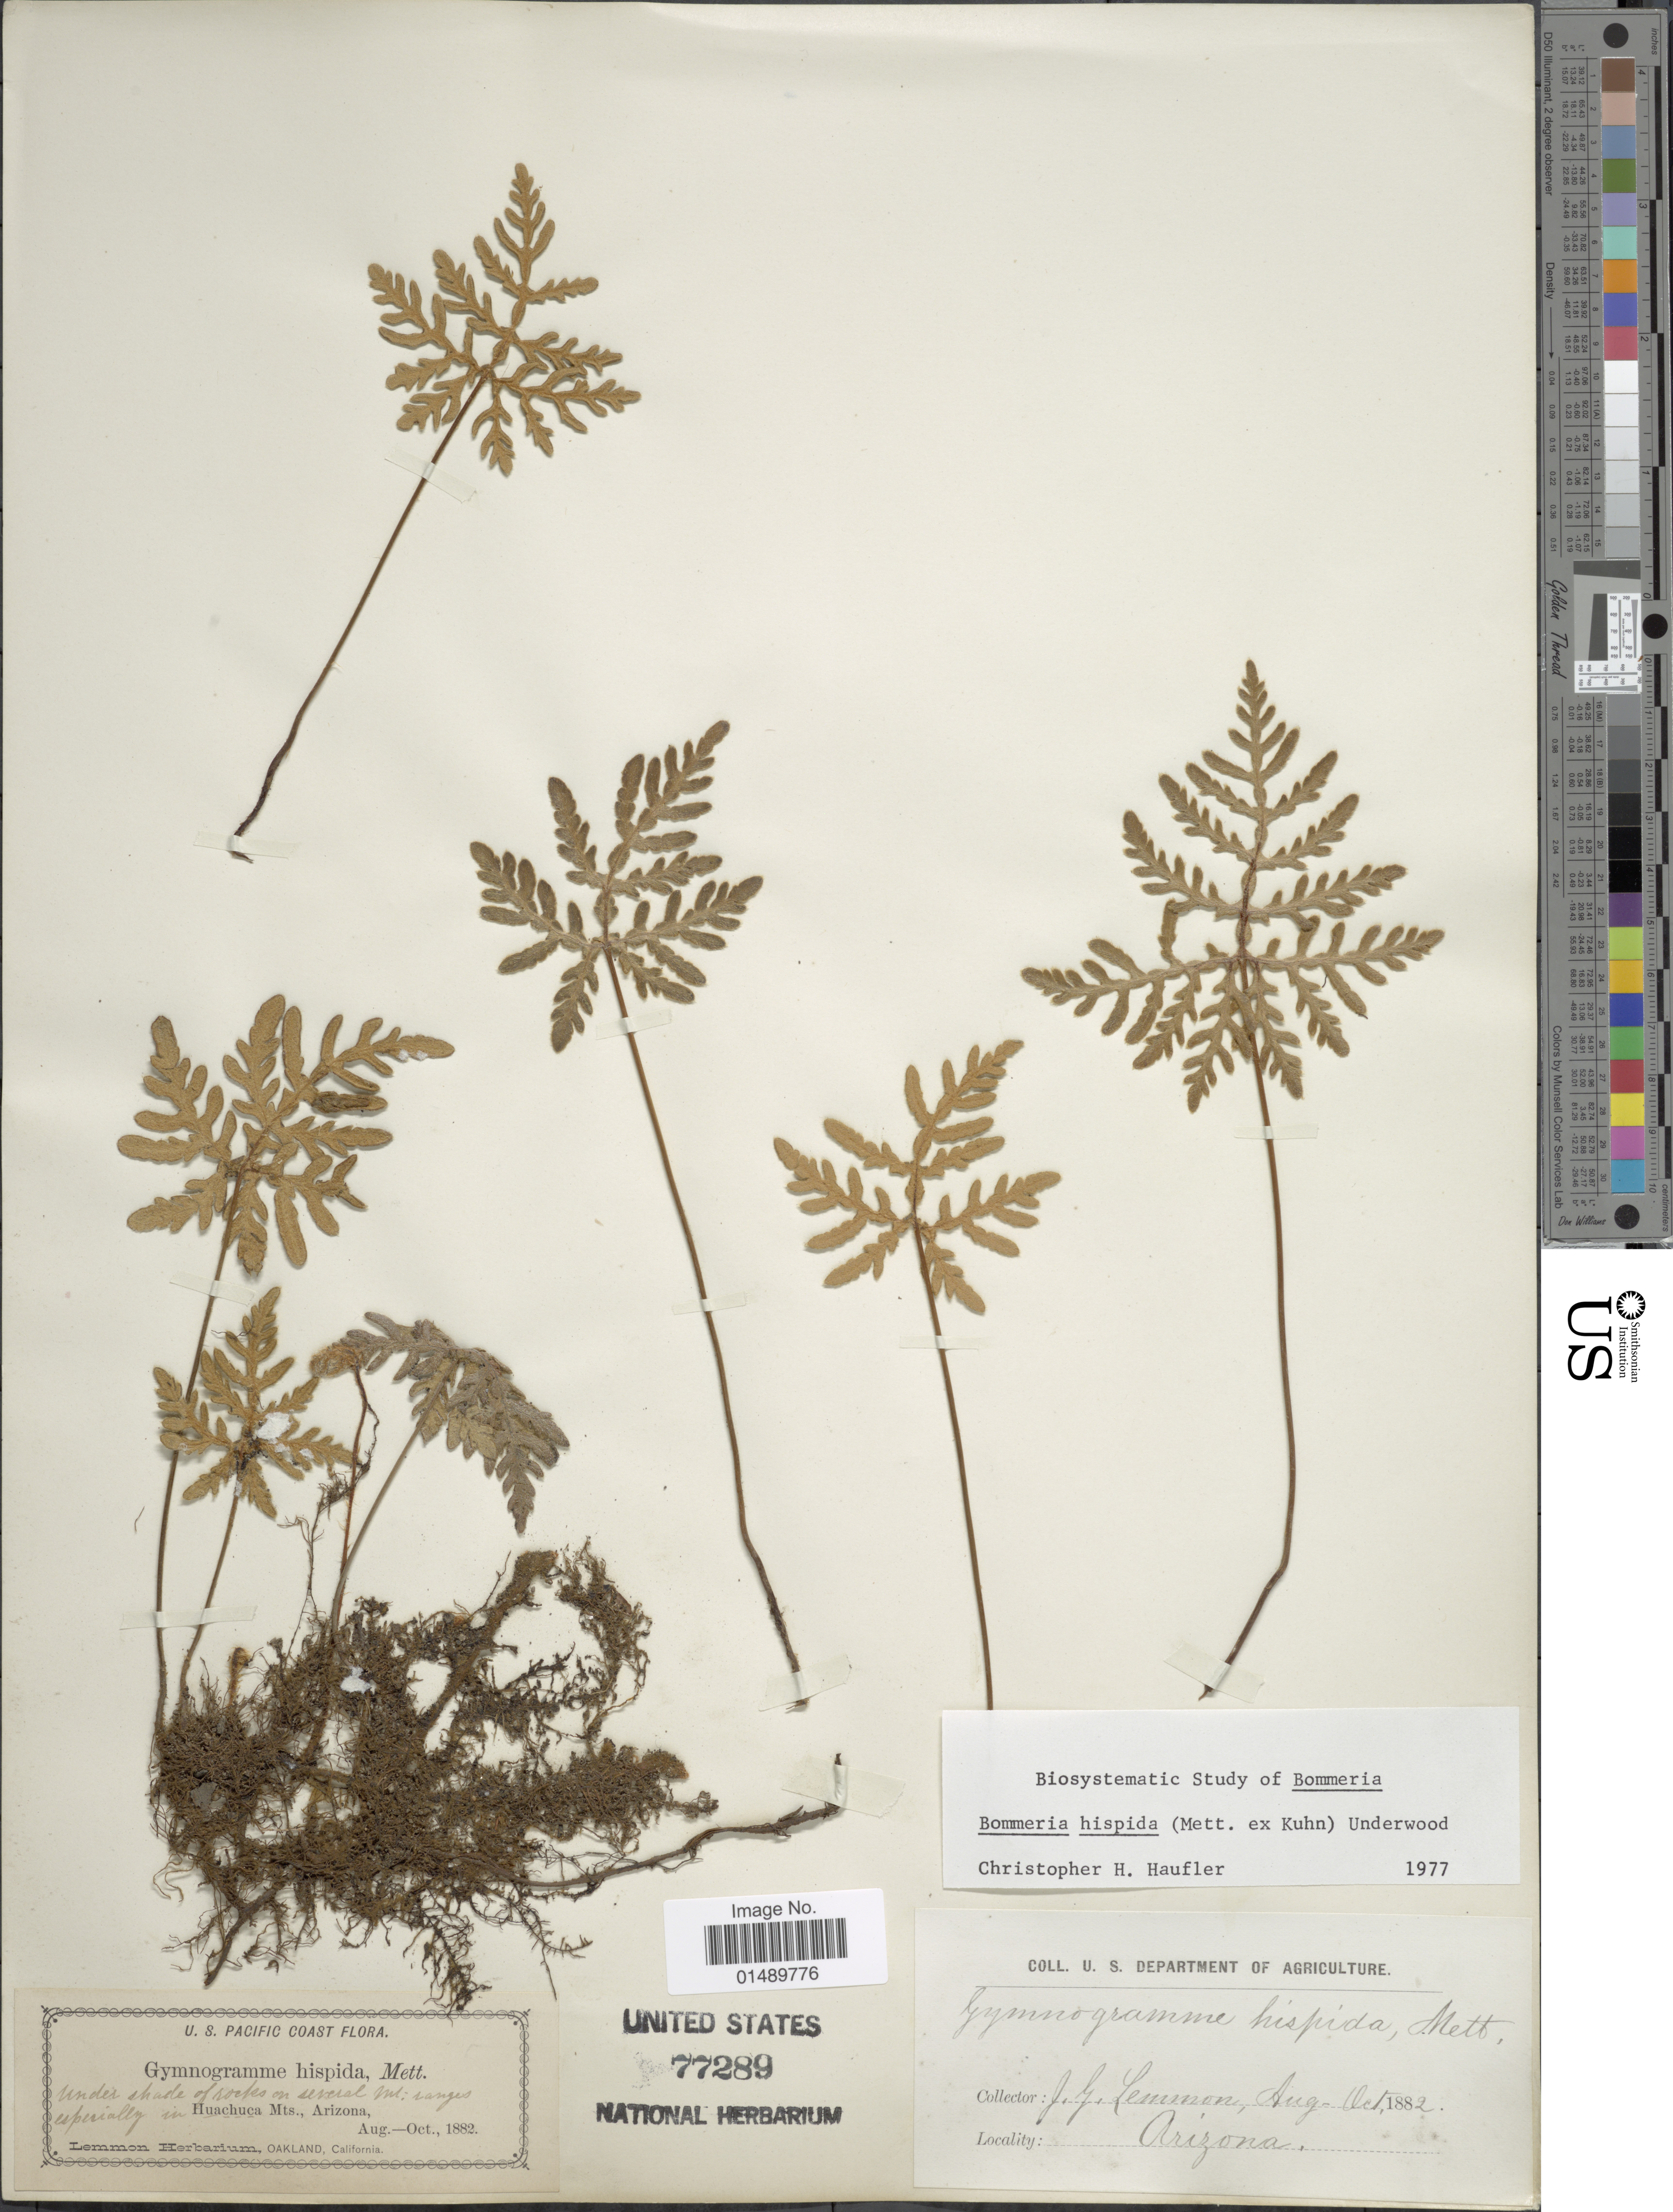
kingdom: Plantae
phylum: Tracheophyta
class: Polypodiopsida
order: Polypodiales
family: Pteridaceae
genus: Bommeria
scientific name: Bommeria hispida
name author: (Mett. ex Kuhn) Underw.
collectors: J. Lemmon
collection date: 1882-08/1882-10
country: United States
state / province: Arizona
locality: Arizona, Huachuca Mts. Pacific Coast Flora.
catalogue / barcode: US 77289